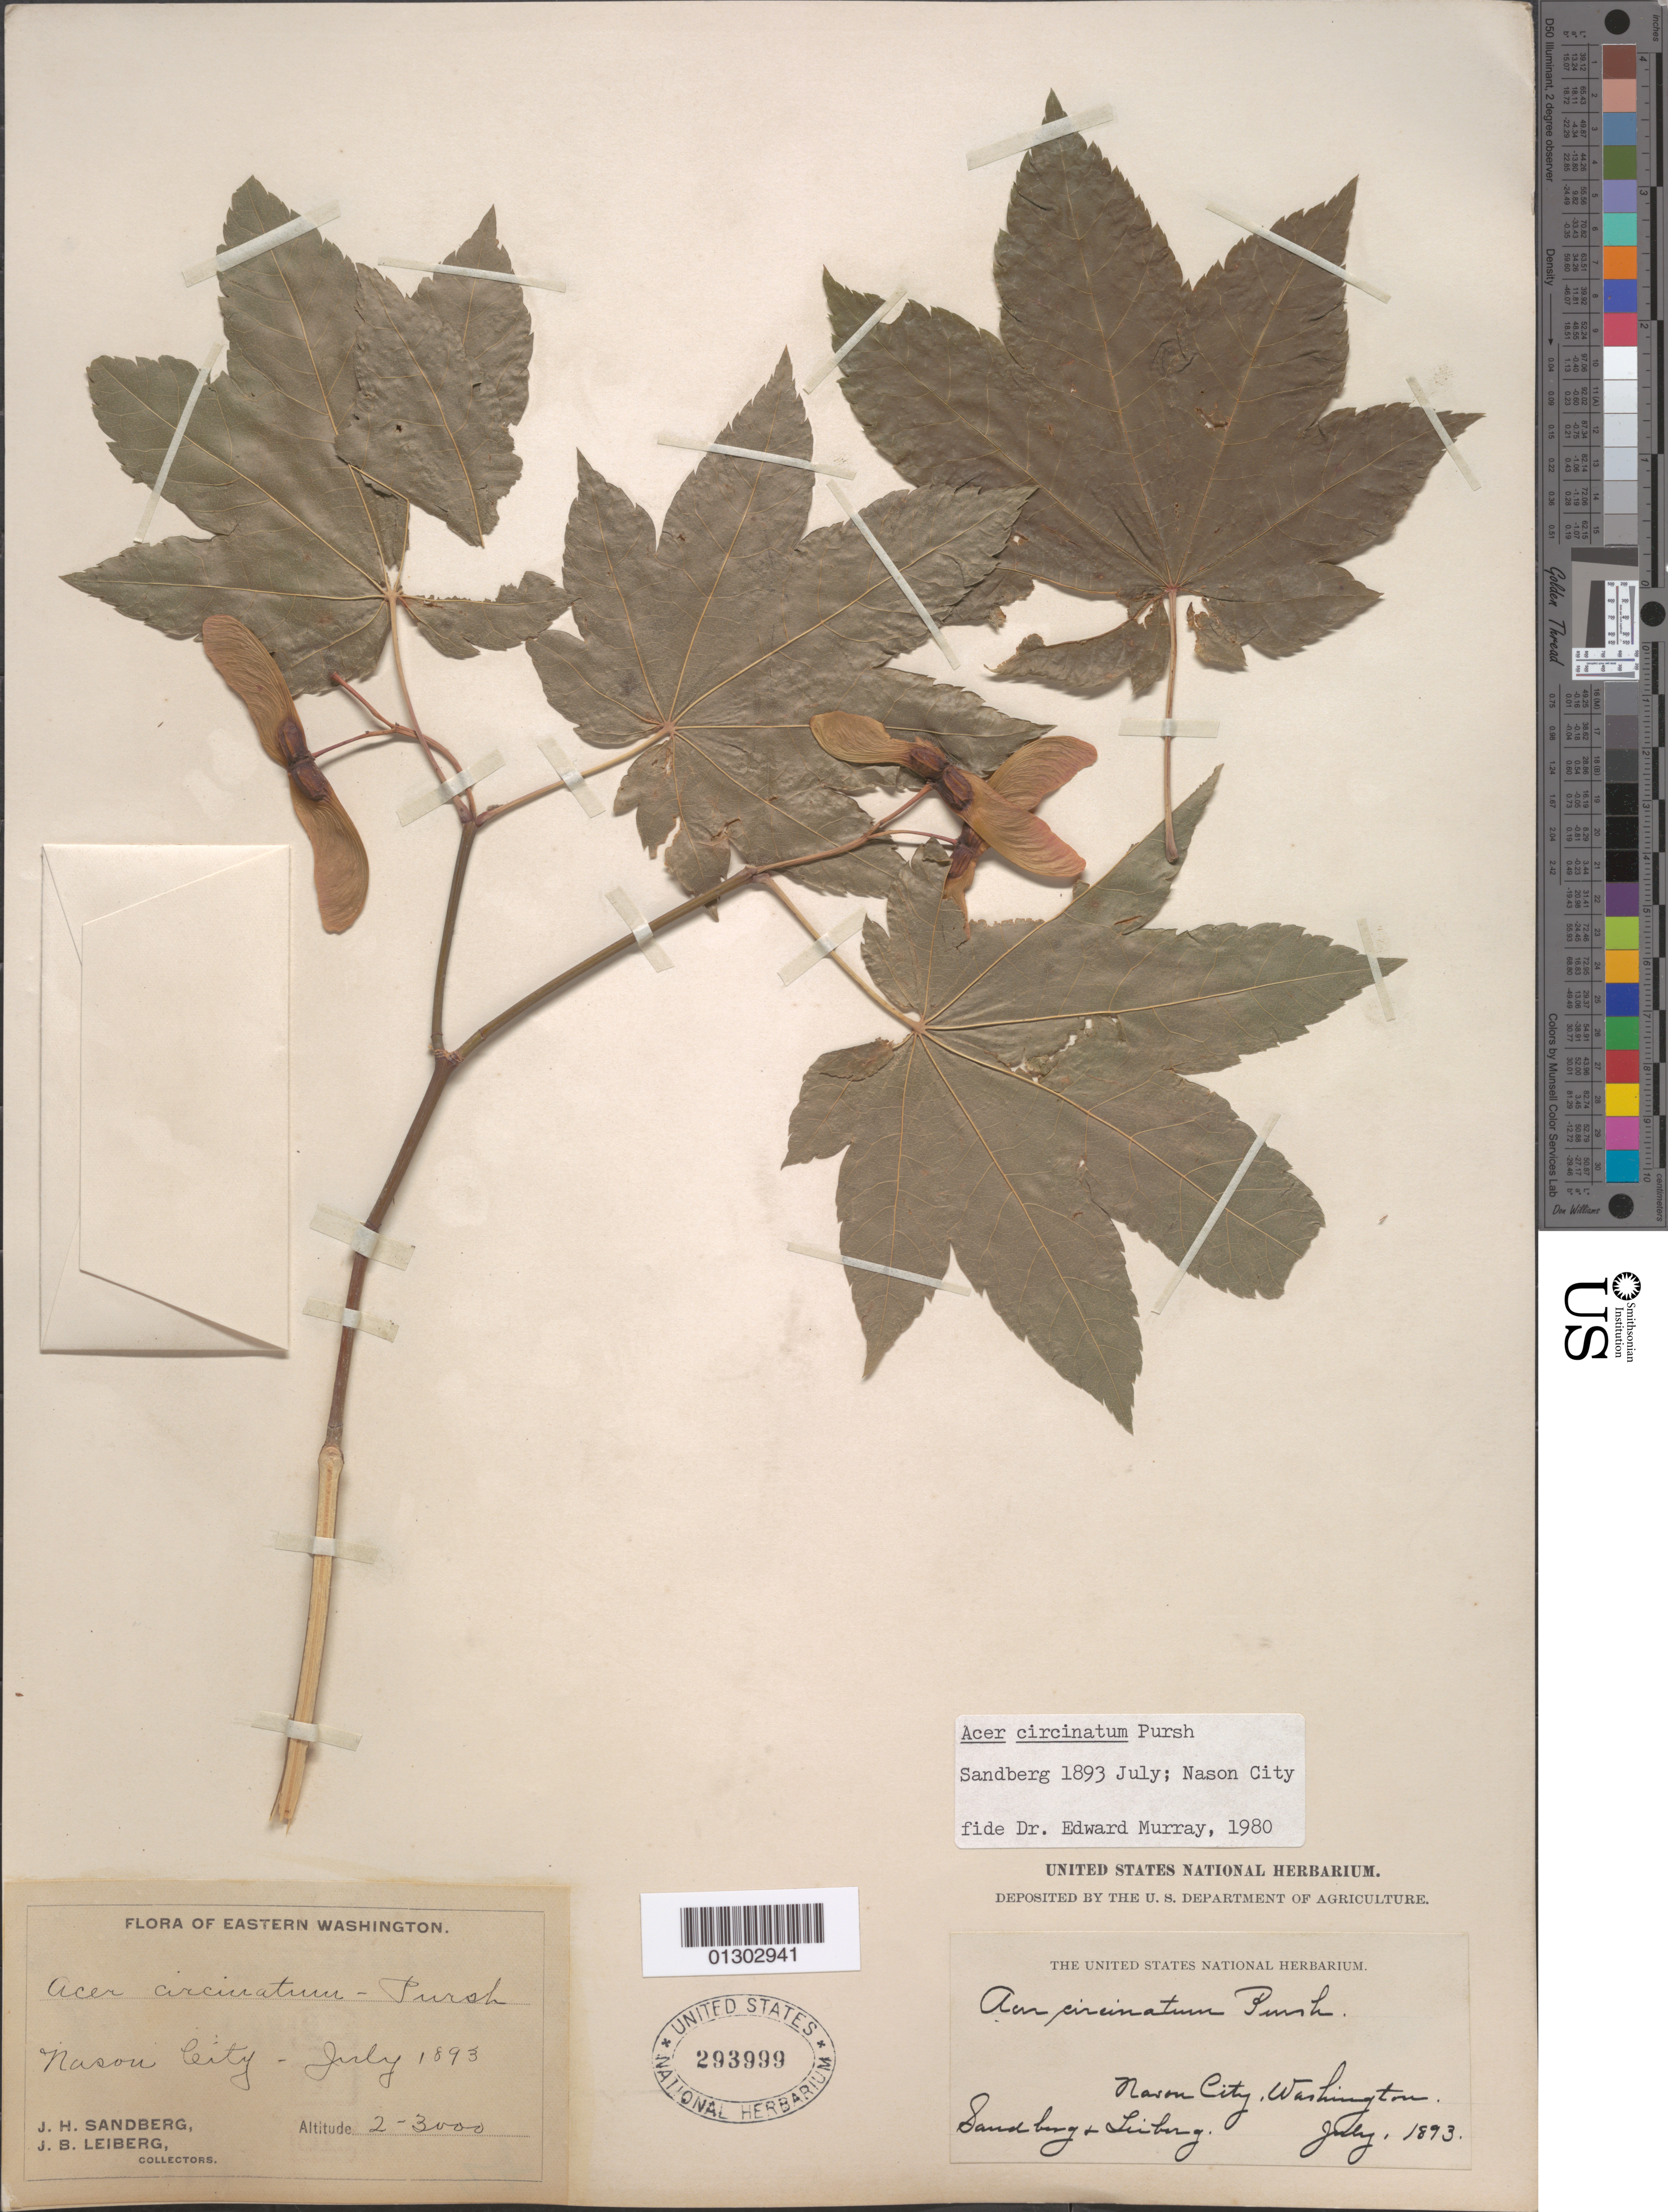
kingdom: Plantae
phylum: Tracheophyta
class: Magnoliopsida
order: Sapindales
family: Sapindaceae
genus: Acer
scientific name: Acer circinatum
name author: Pursh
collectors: J. H. Sandberg & J. Lieberg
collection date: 1893-07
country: United States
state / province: Washington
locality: Nason City.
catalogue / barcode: US 293999